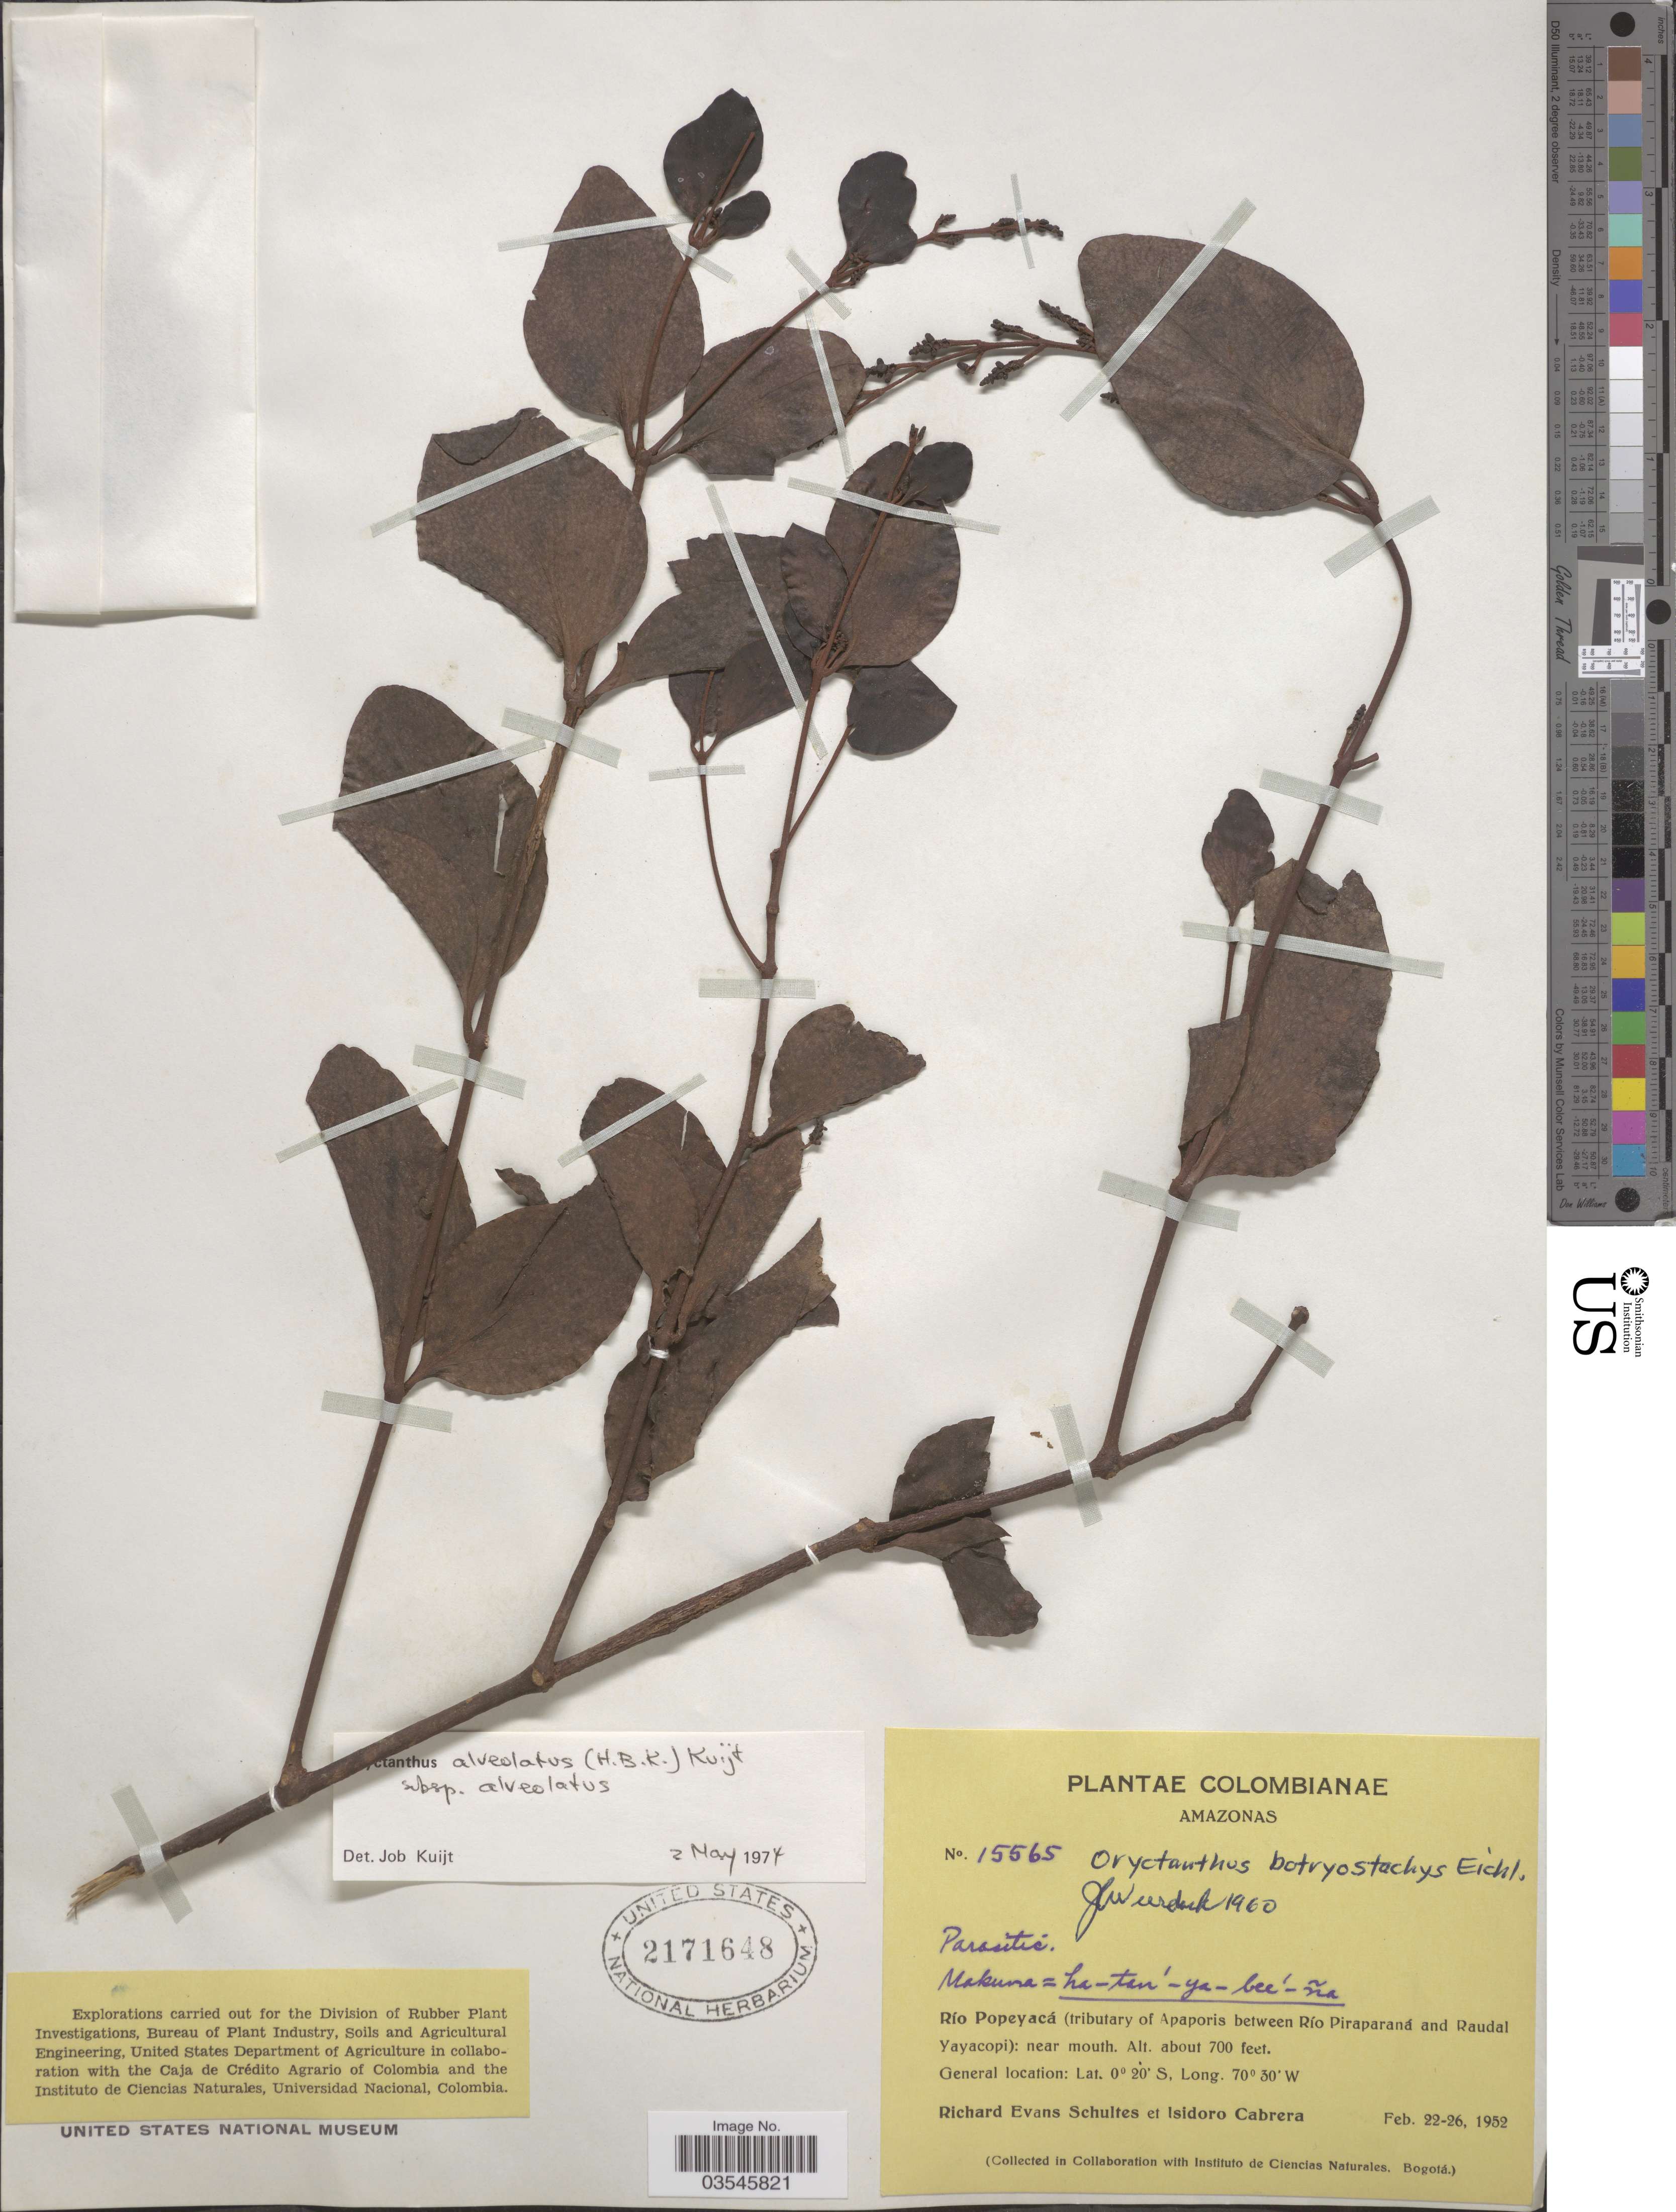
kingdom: Plantae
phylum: Tracheophyta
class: Magnoliopsida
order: Santalales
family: Loranthaceae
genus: Oryctanthus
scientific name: Oryctanthus alveolatus subsp. alveolatus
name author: (Kunth) Kuijt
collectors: R. E. Schultes & I. Cabrera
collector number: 15565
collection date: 1952-02-22/1952-02-26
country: Colombia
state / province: Amazônas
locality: Río Popeyacá (tributary of Apaporis between Río Piraparaná and Raudal Yayacopi): near mouth.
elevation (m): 213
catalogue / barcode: US 2171648